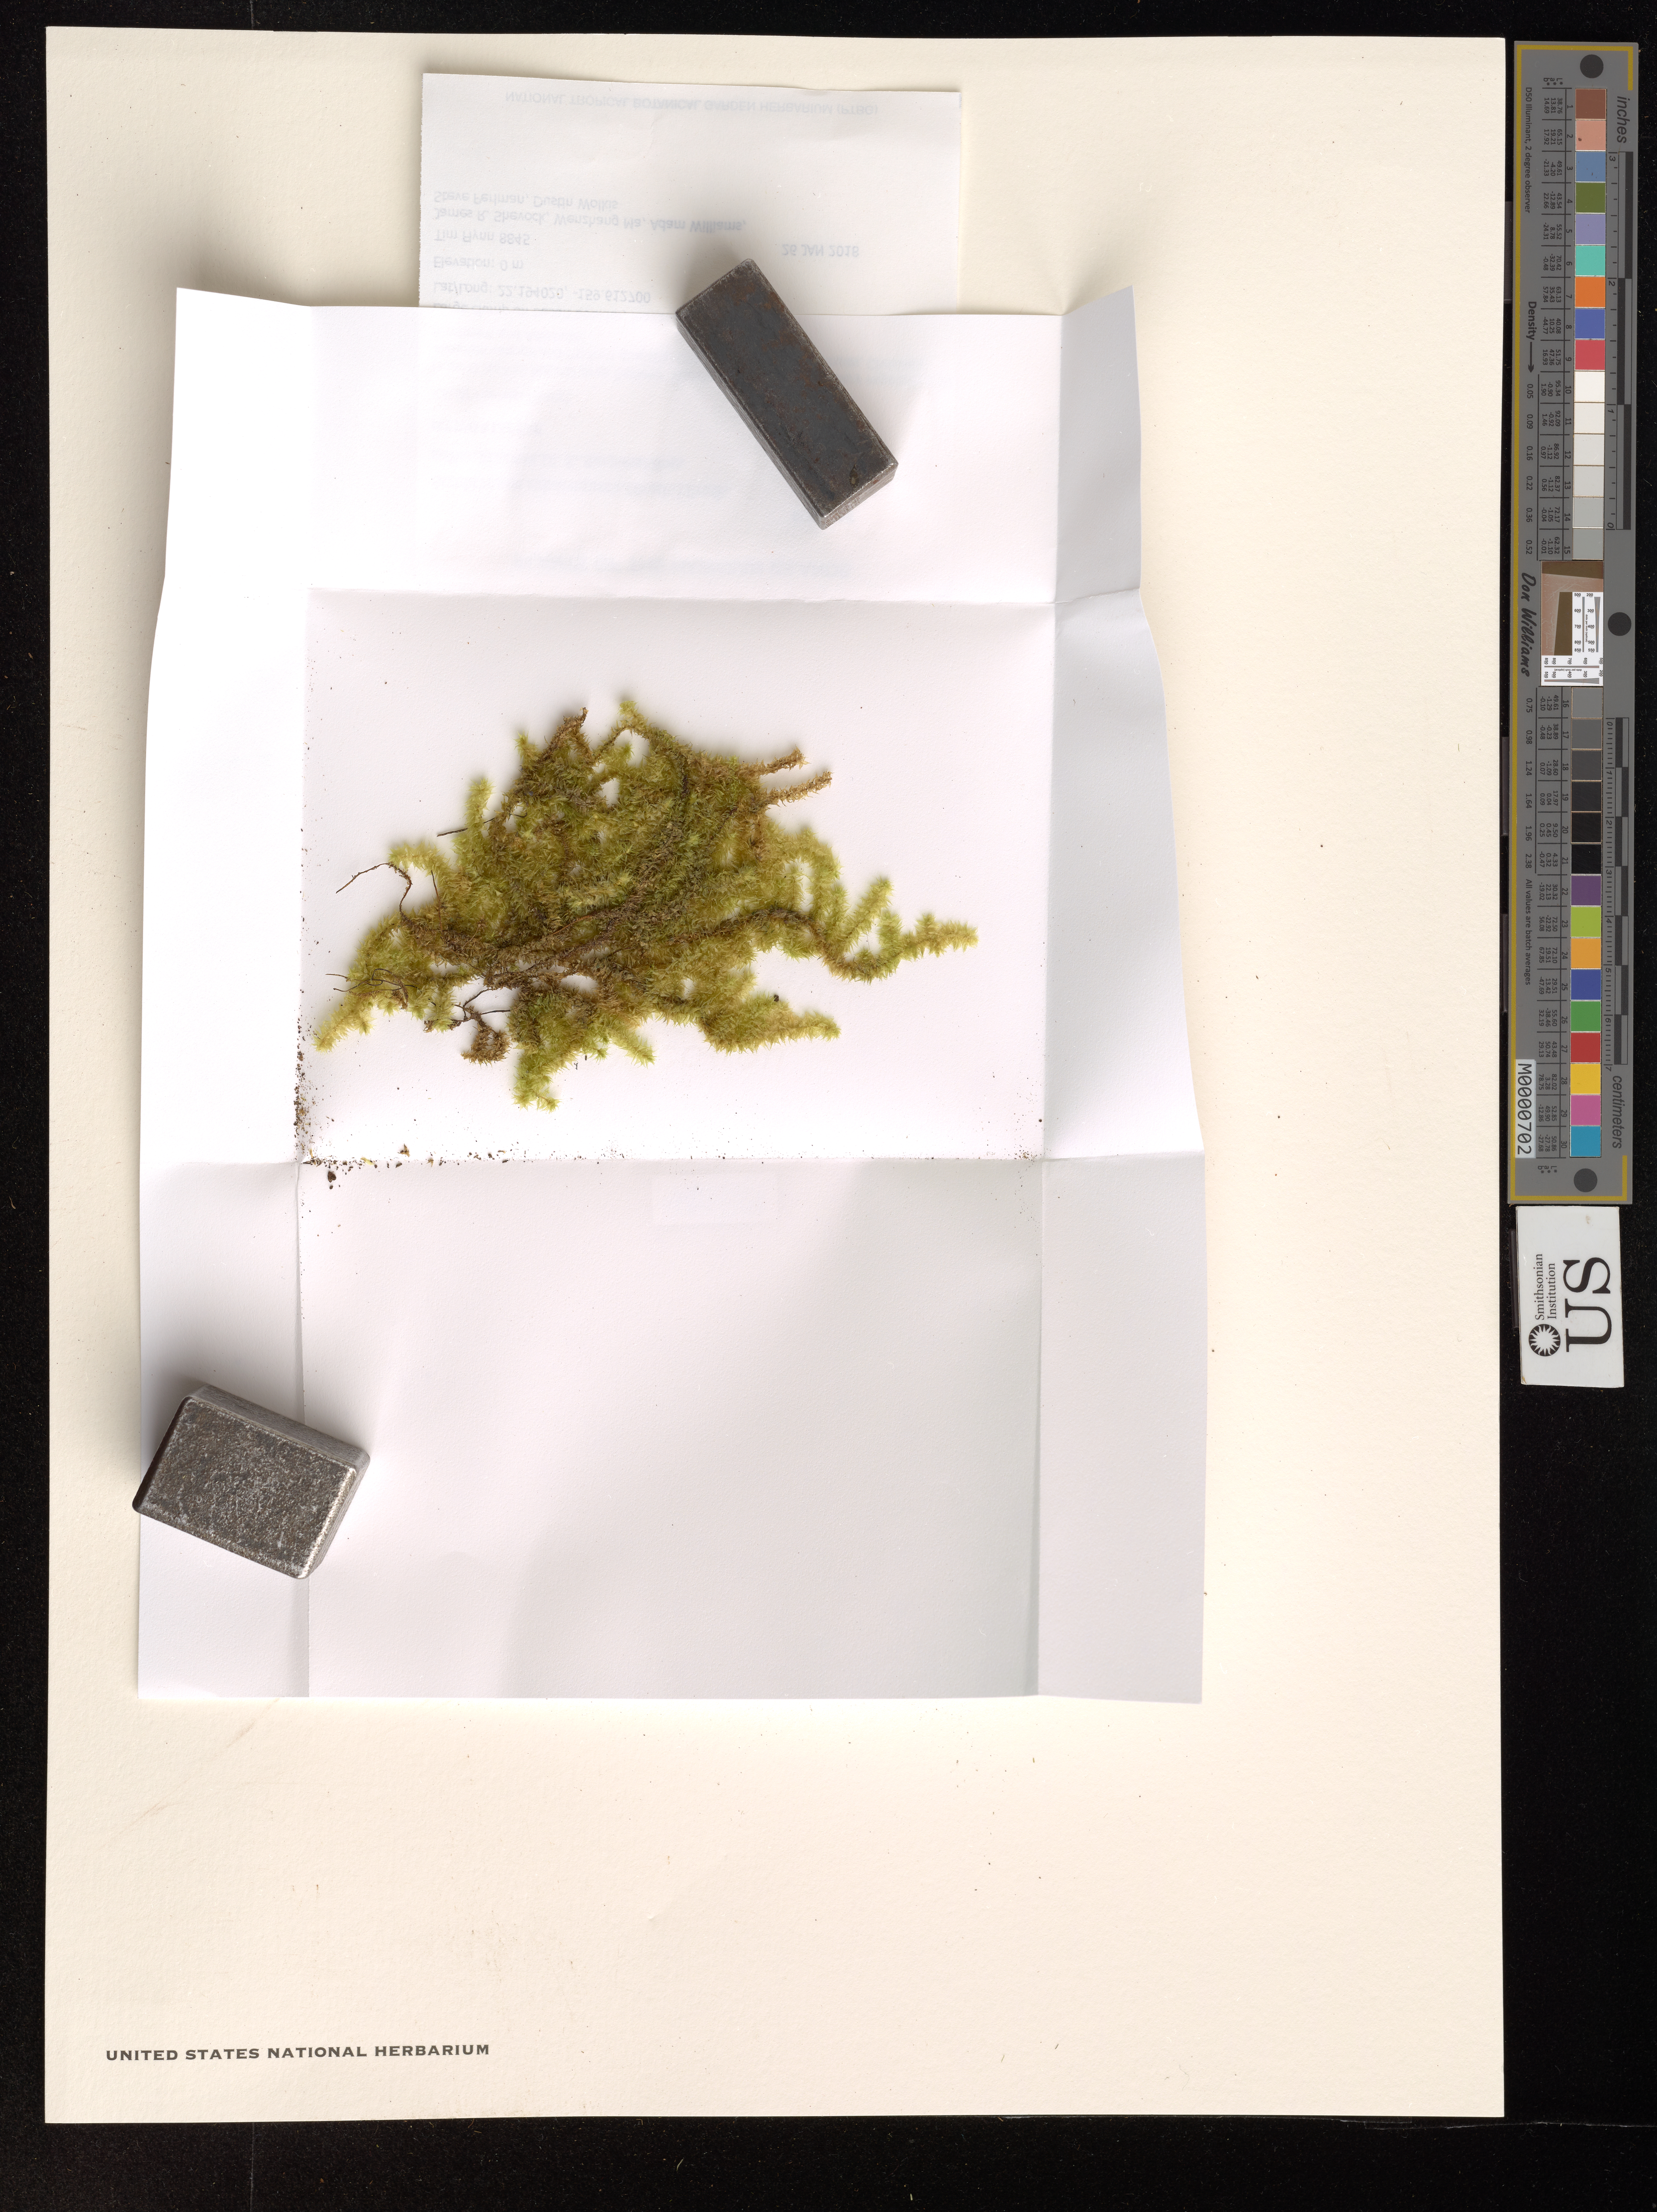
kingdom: Plantae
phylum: Bryophyta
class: Bryopsida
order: Hypnales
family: Meteoriaceae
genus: Aerobryopsis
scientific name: Aerobryopsis subdivergens subsp. scariosa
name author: (E.B. Bartram) Nog.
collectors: T. Flynn, J. R. Shevock, M. Wenzhang & A. Williams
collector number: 8845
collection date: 2018-01-26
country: United States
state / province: Hawaii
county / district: Kauai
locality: The Hawaiian Islands. Kauai Hanalei District. Hono O Na Pali Natural Area Reserve. Waiahuakua Valley.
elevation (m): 0